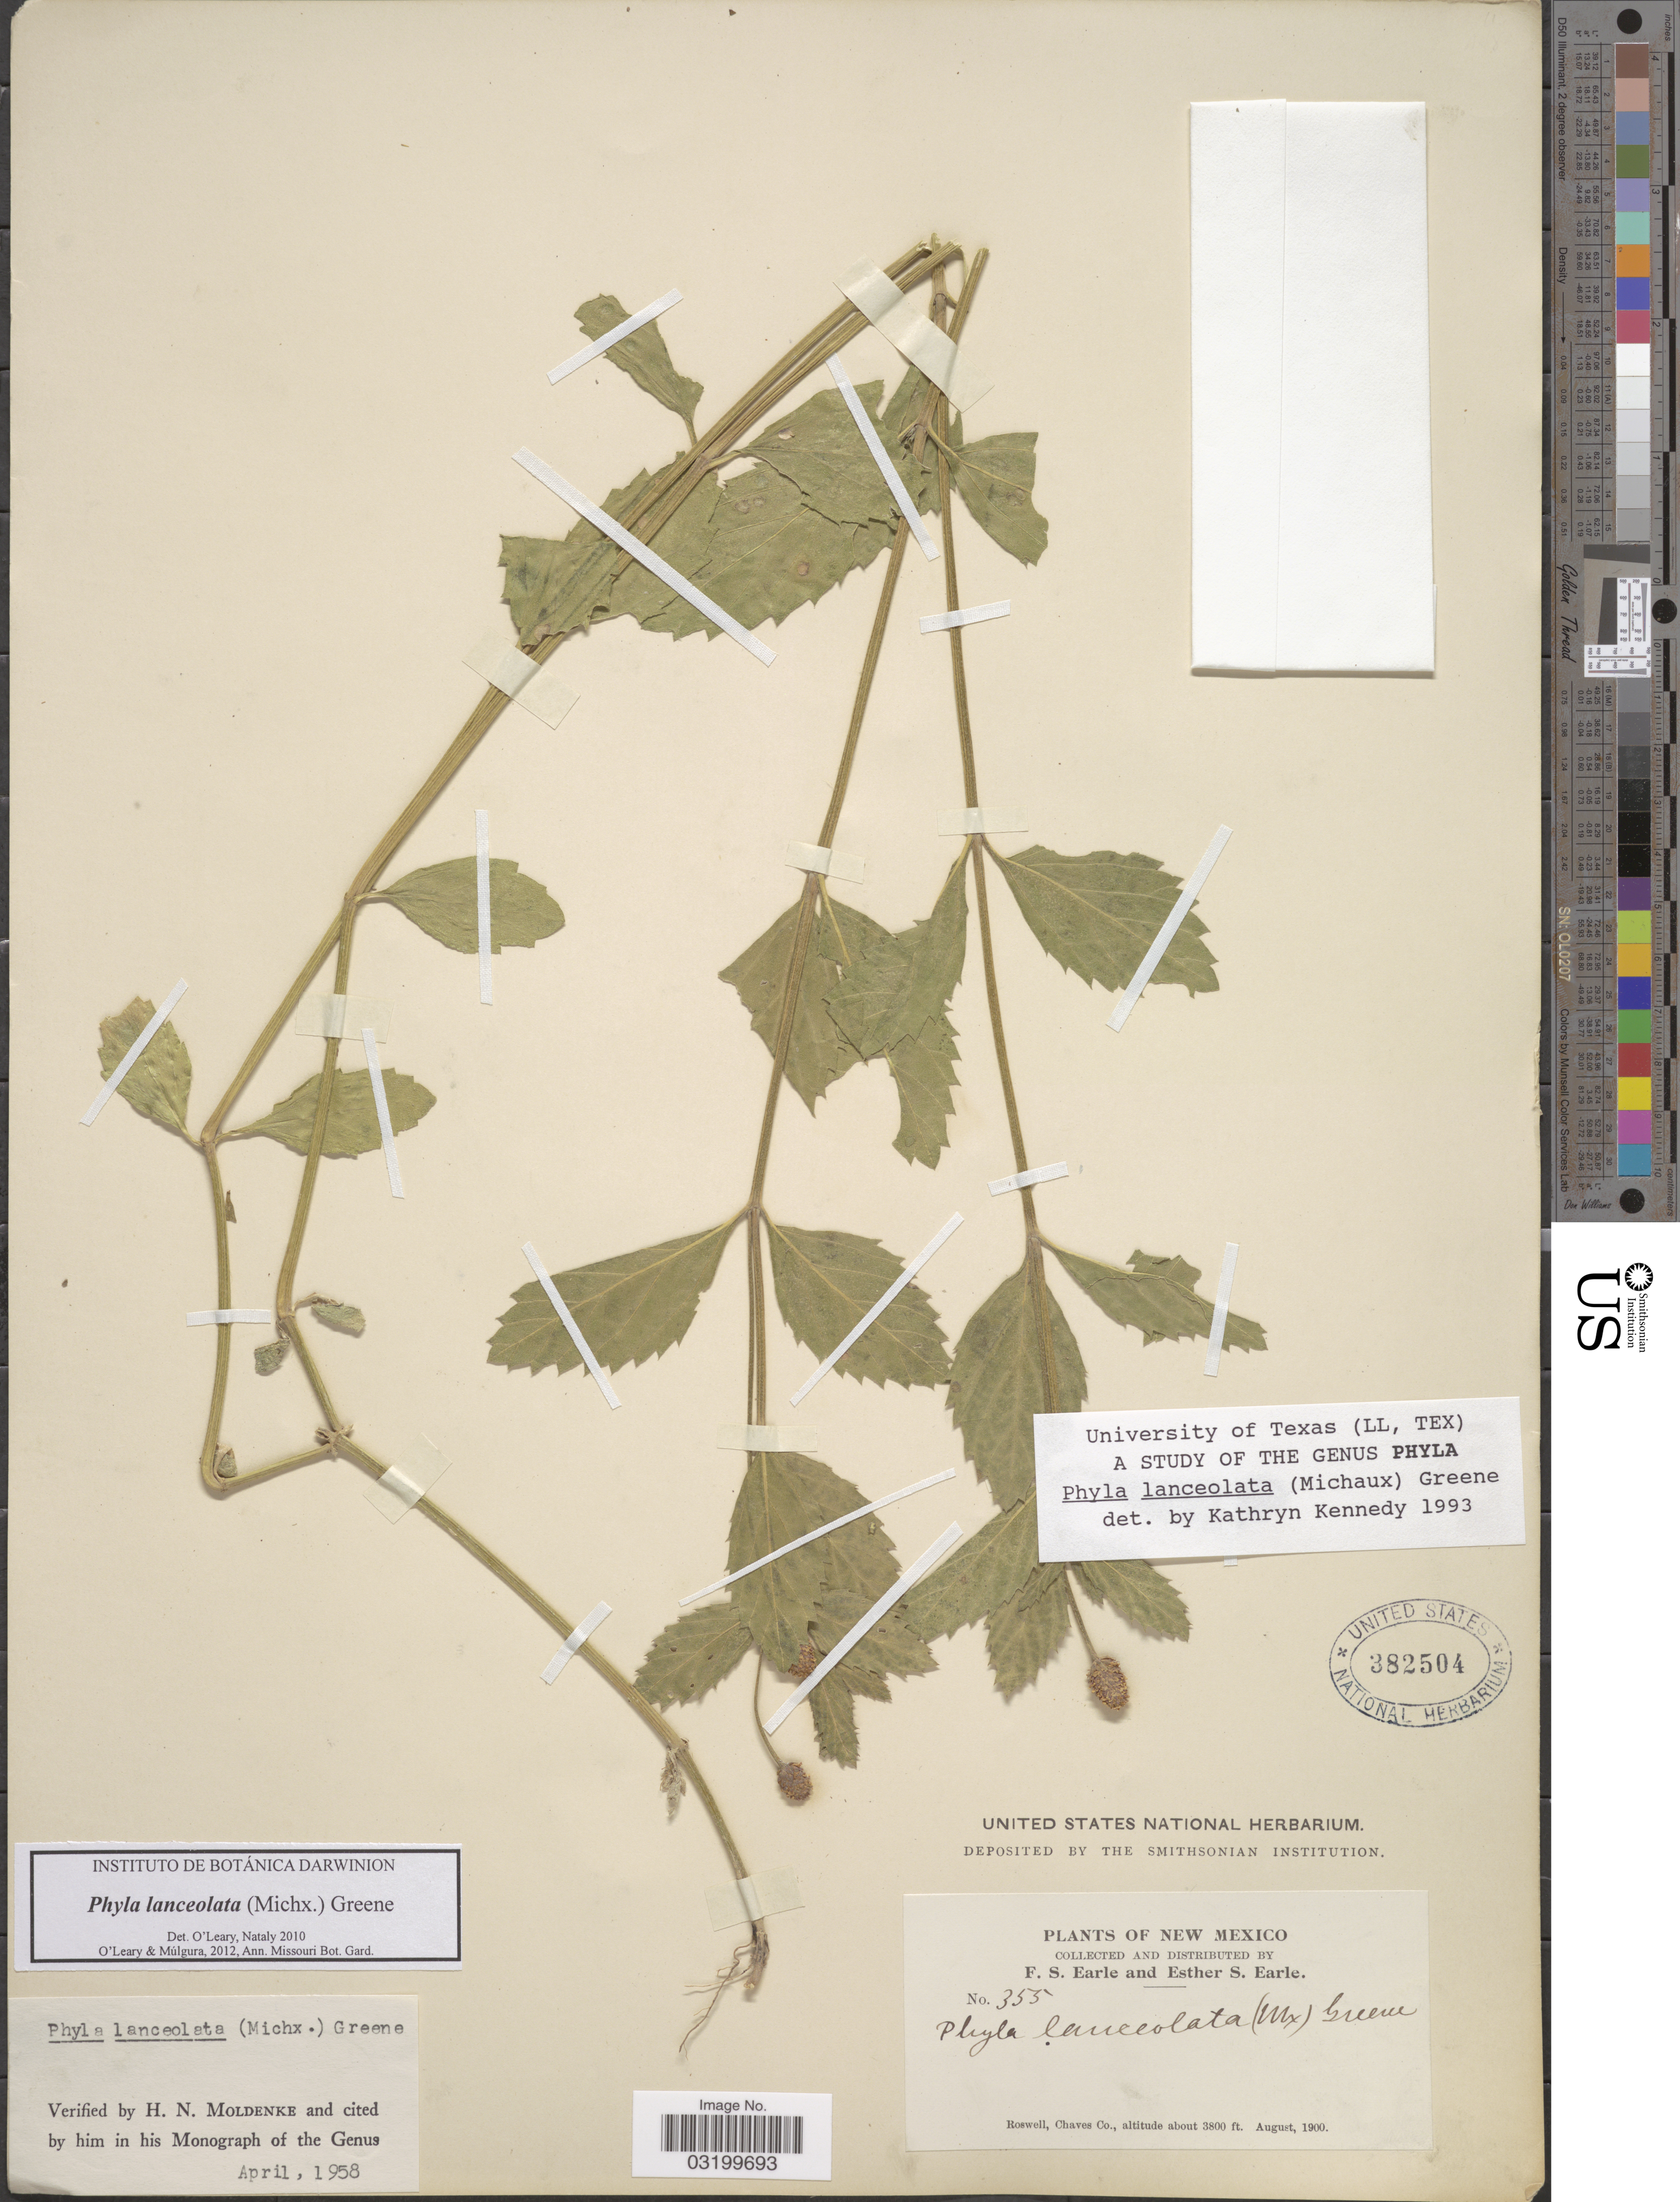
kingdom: Plantae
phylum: Tracheophyta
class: Magnoliopsida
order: Lamiales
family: Verbenaceae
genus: Phyla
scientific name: Phyla lanceolata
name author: (Michx.) Greene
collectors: F. S. Earle & E. S. Earle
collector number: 355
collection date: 1900-08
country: United States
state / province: New Mexico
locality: Roswell, Chaves Co.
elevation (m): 1158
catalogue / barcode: US 382504